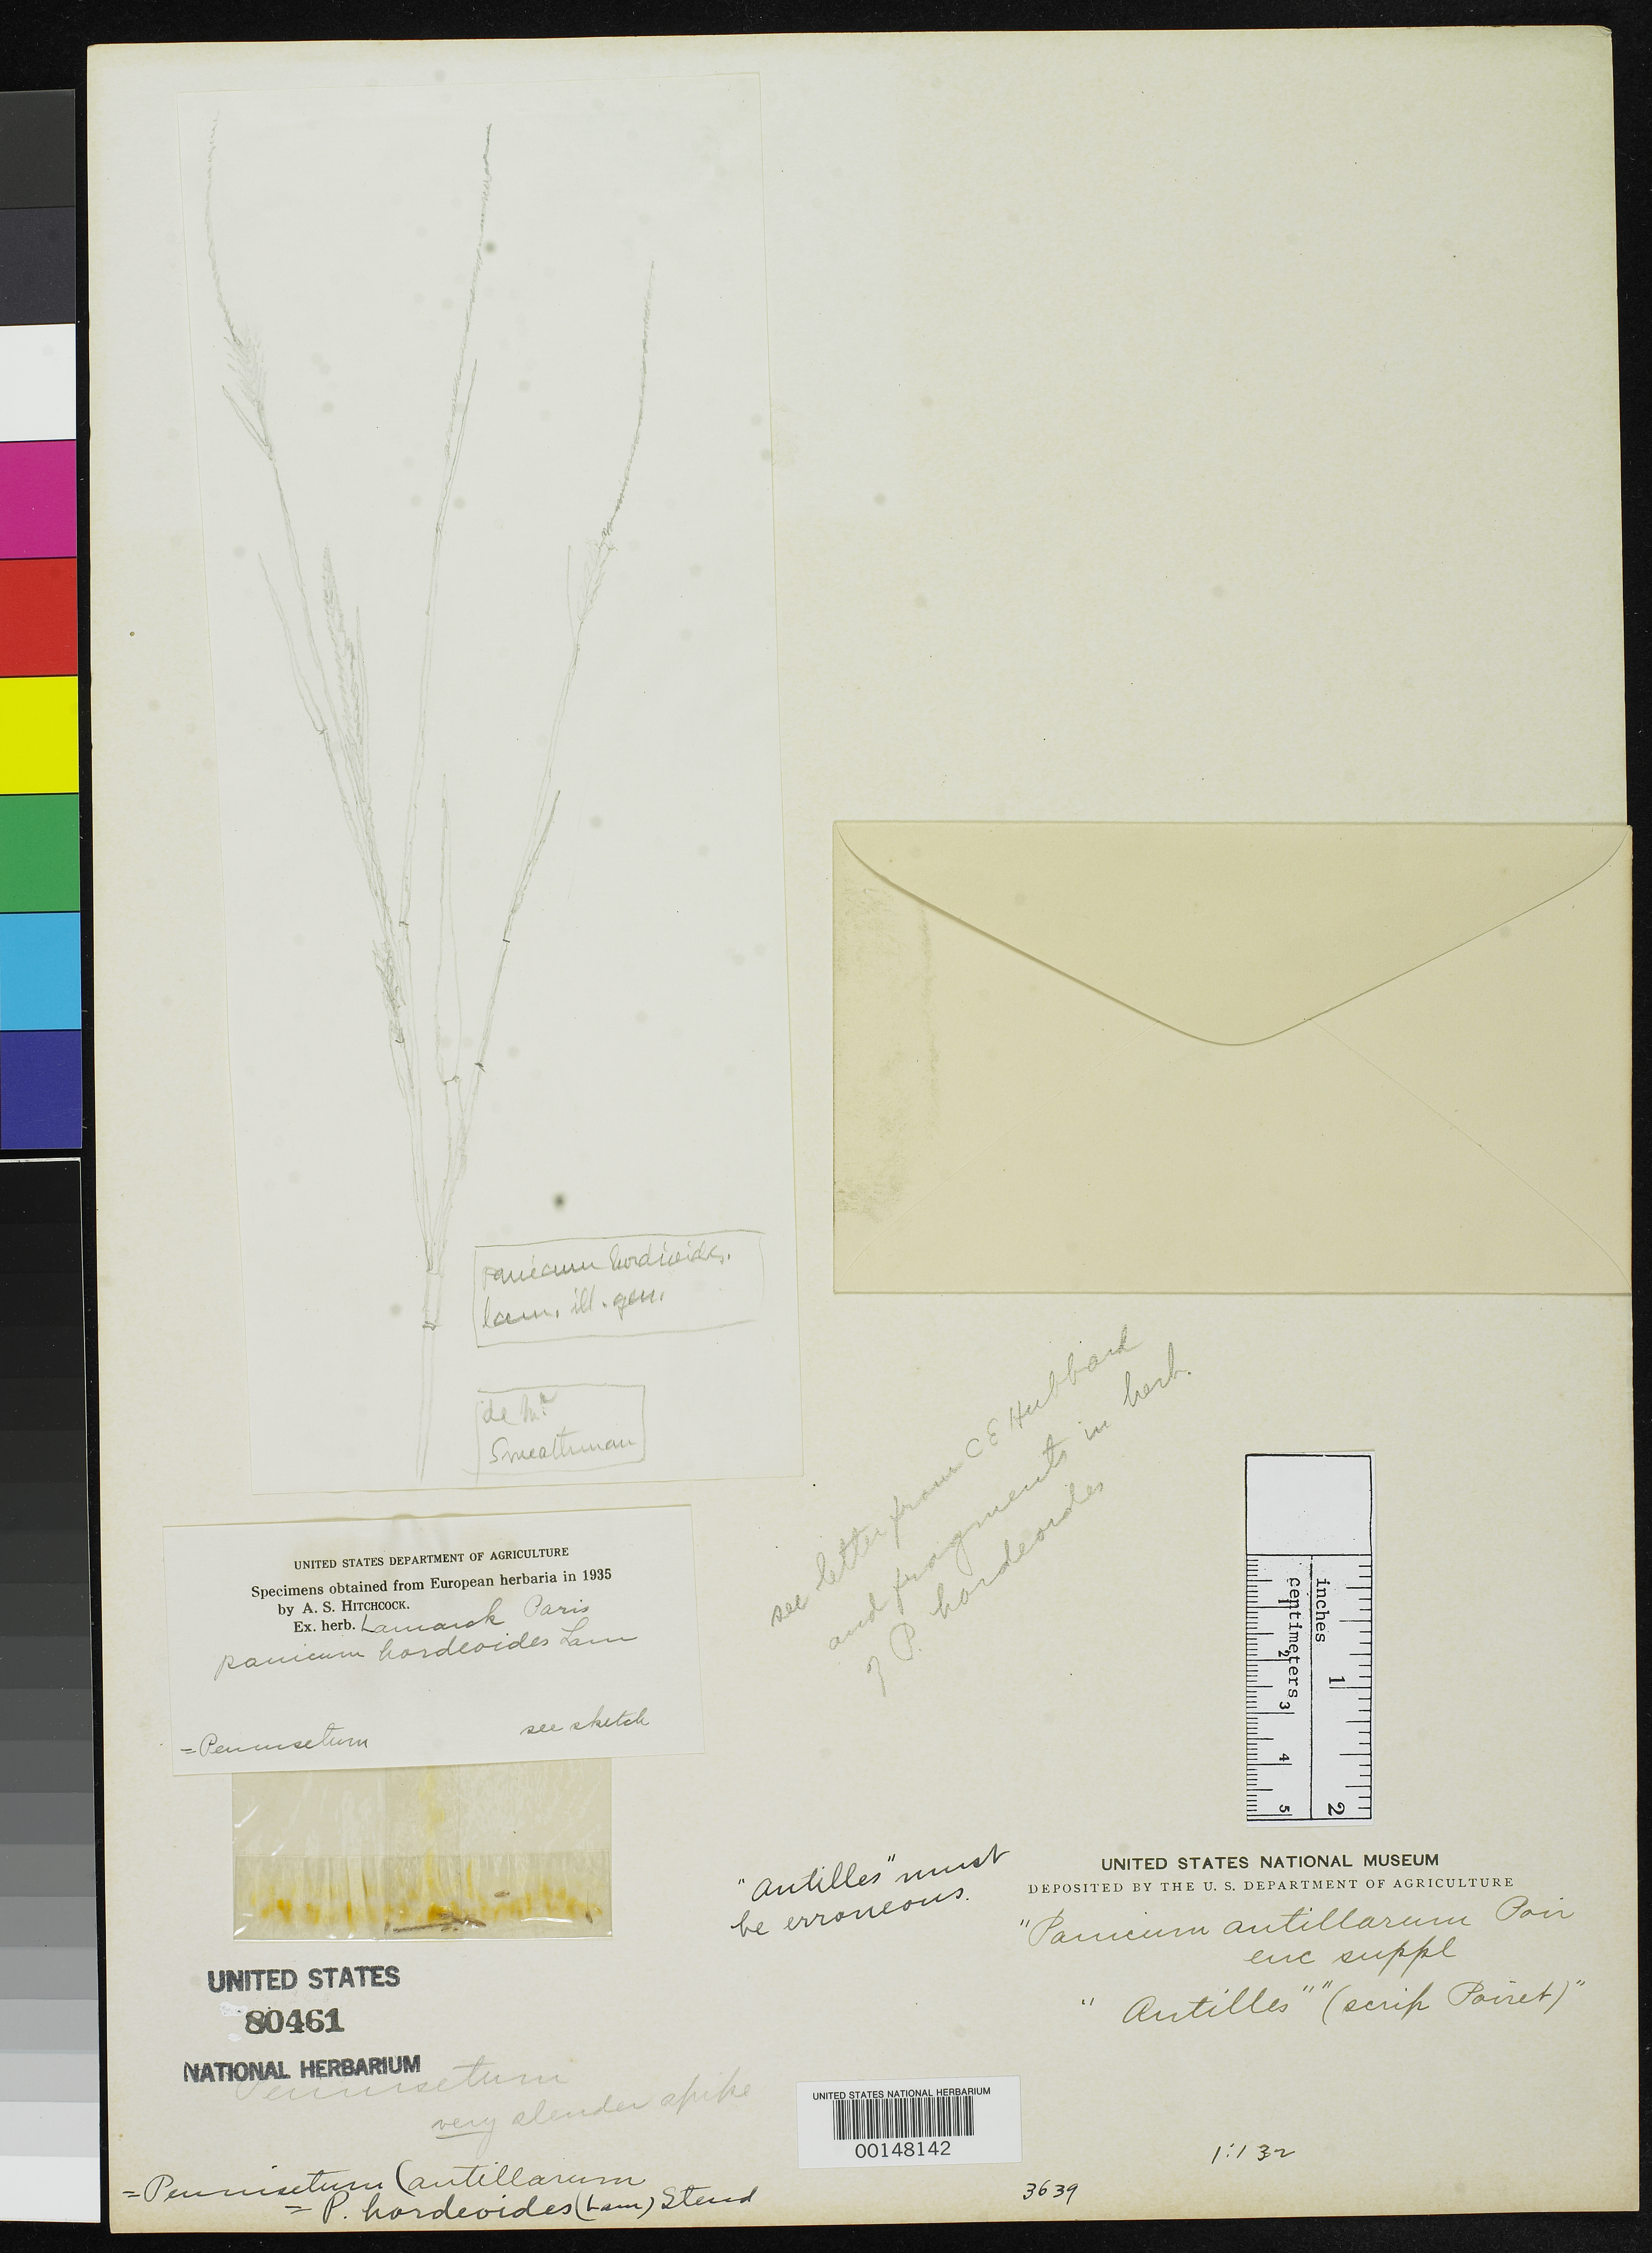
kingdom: Plantae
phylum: Tracheophyta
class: Liliopsida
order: Poales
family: Poaceae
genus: Panicum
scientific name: Panicum antillarum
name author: Poir. in Lam.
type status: Type Fragment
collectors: H. Smeathman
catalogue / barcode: US 80461